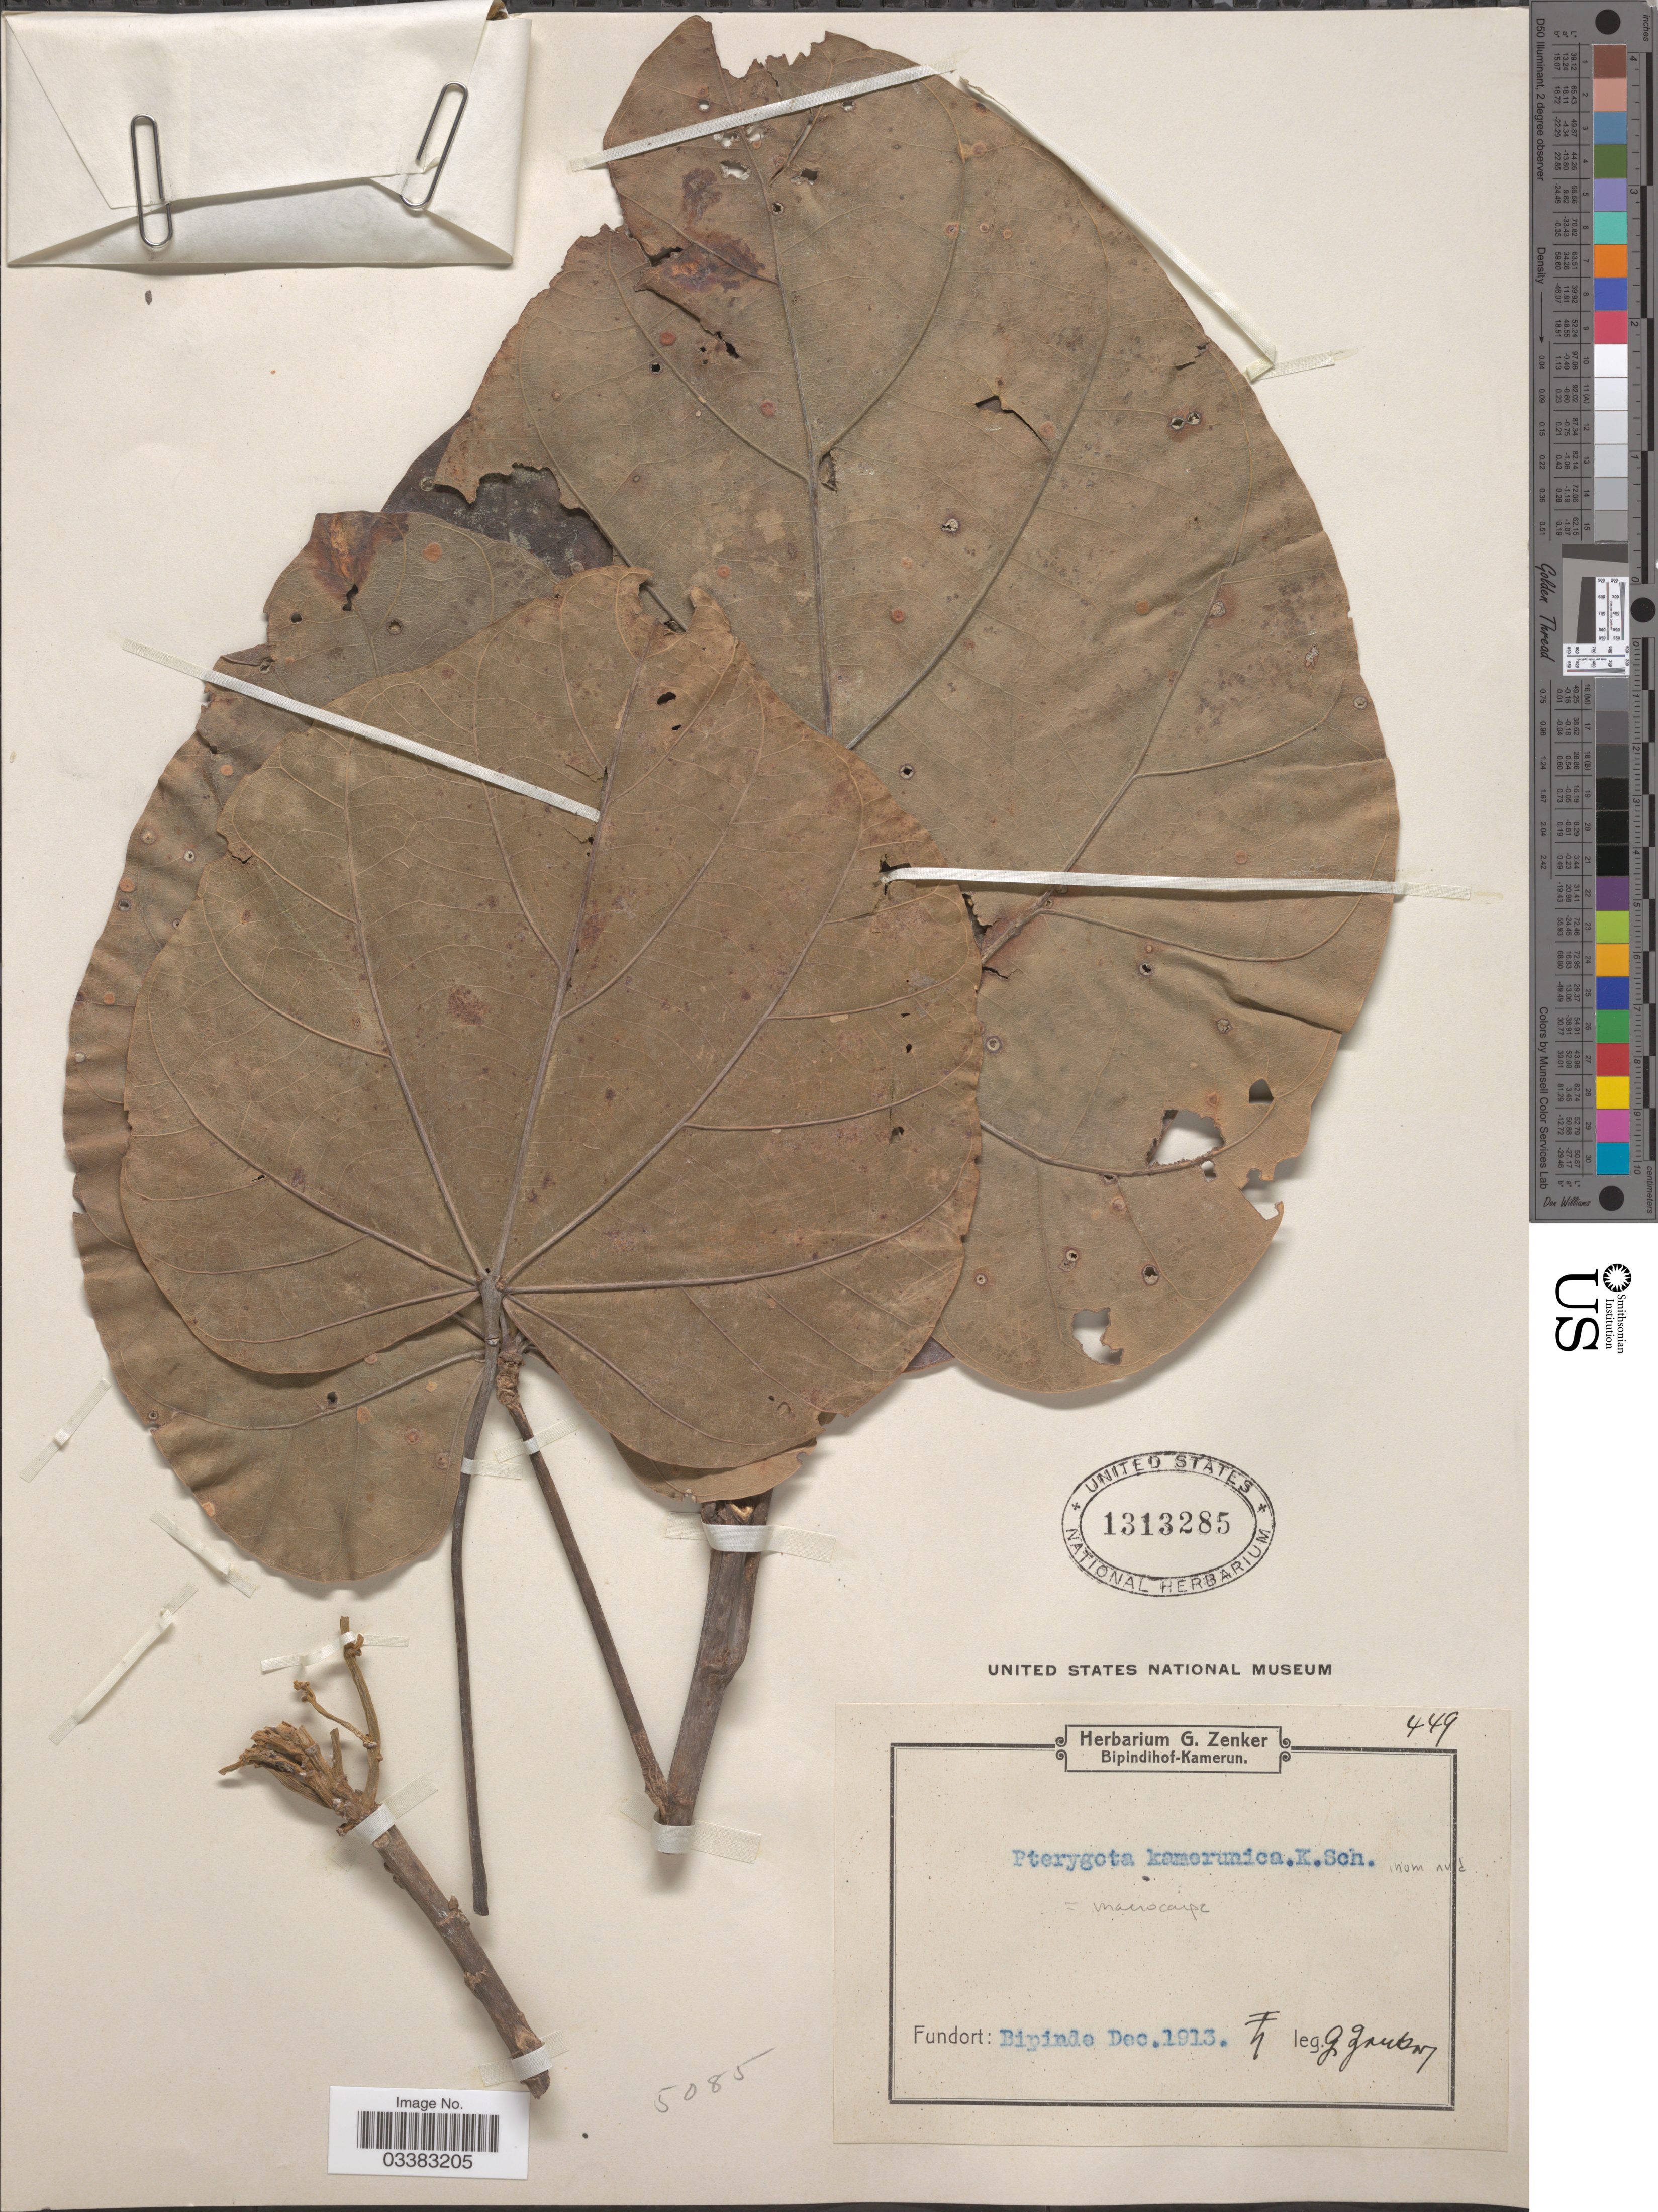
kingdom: Plantae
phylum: Tracheophyta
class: Magnoliopsida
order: Malvales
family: Malvaceae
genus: Pterygota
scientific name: Pterygota macrocarpa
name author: K. Schum.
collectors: G. A. Zenker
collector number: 449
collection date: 1913-12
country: Cameroon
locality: Bipinde.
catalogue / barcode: US 1313285